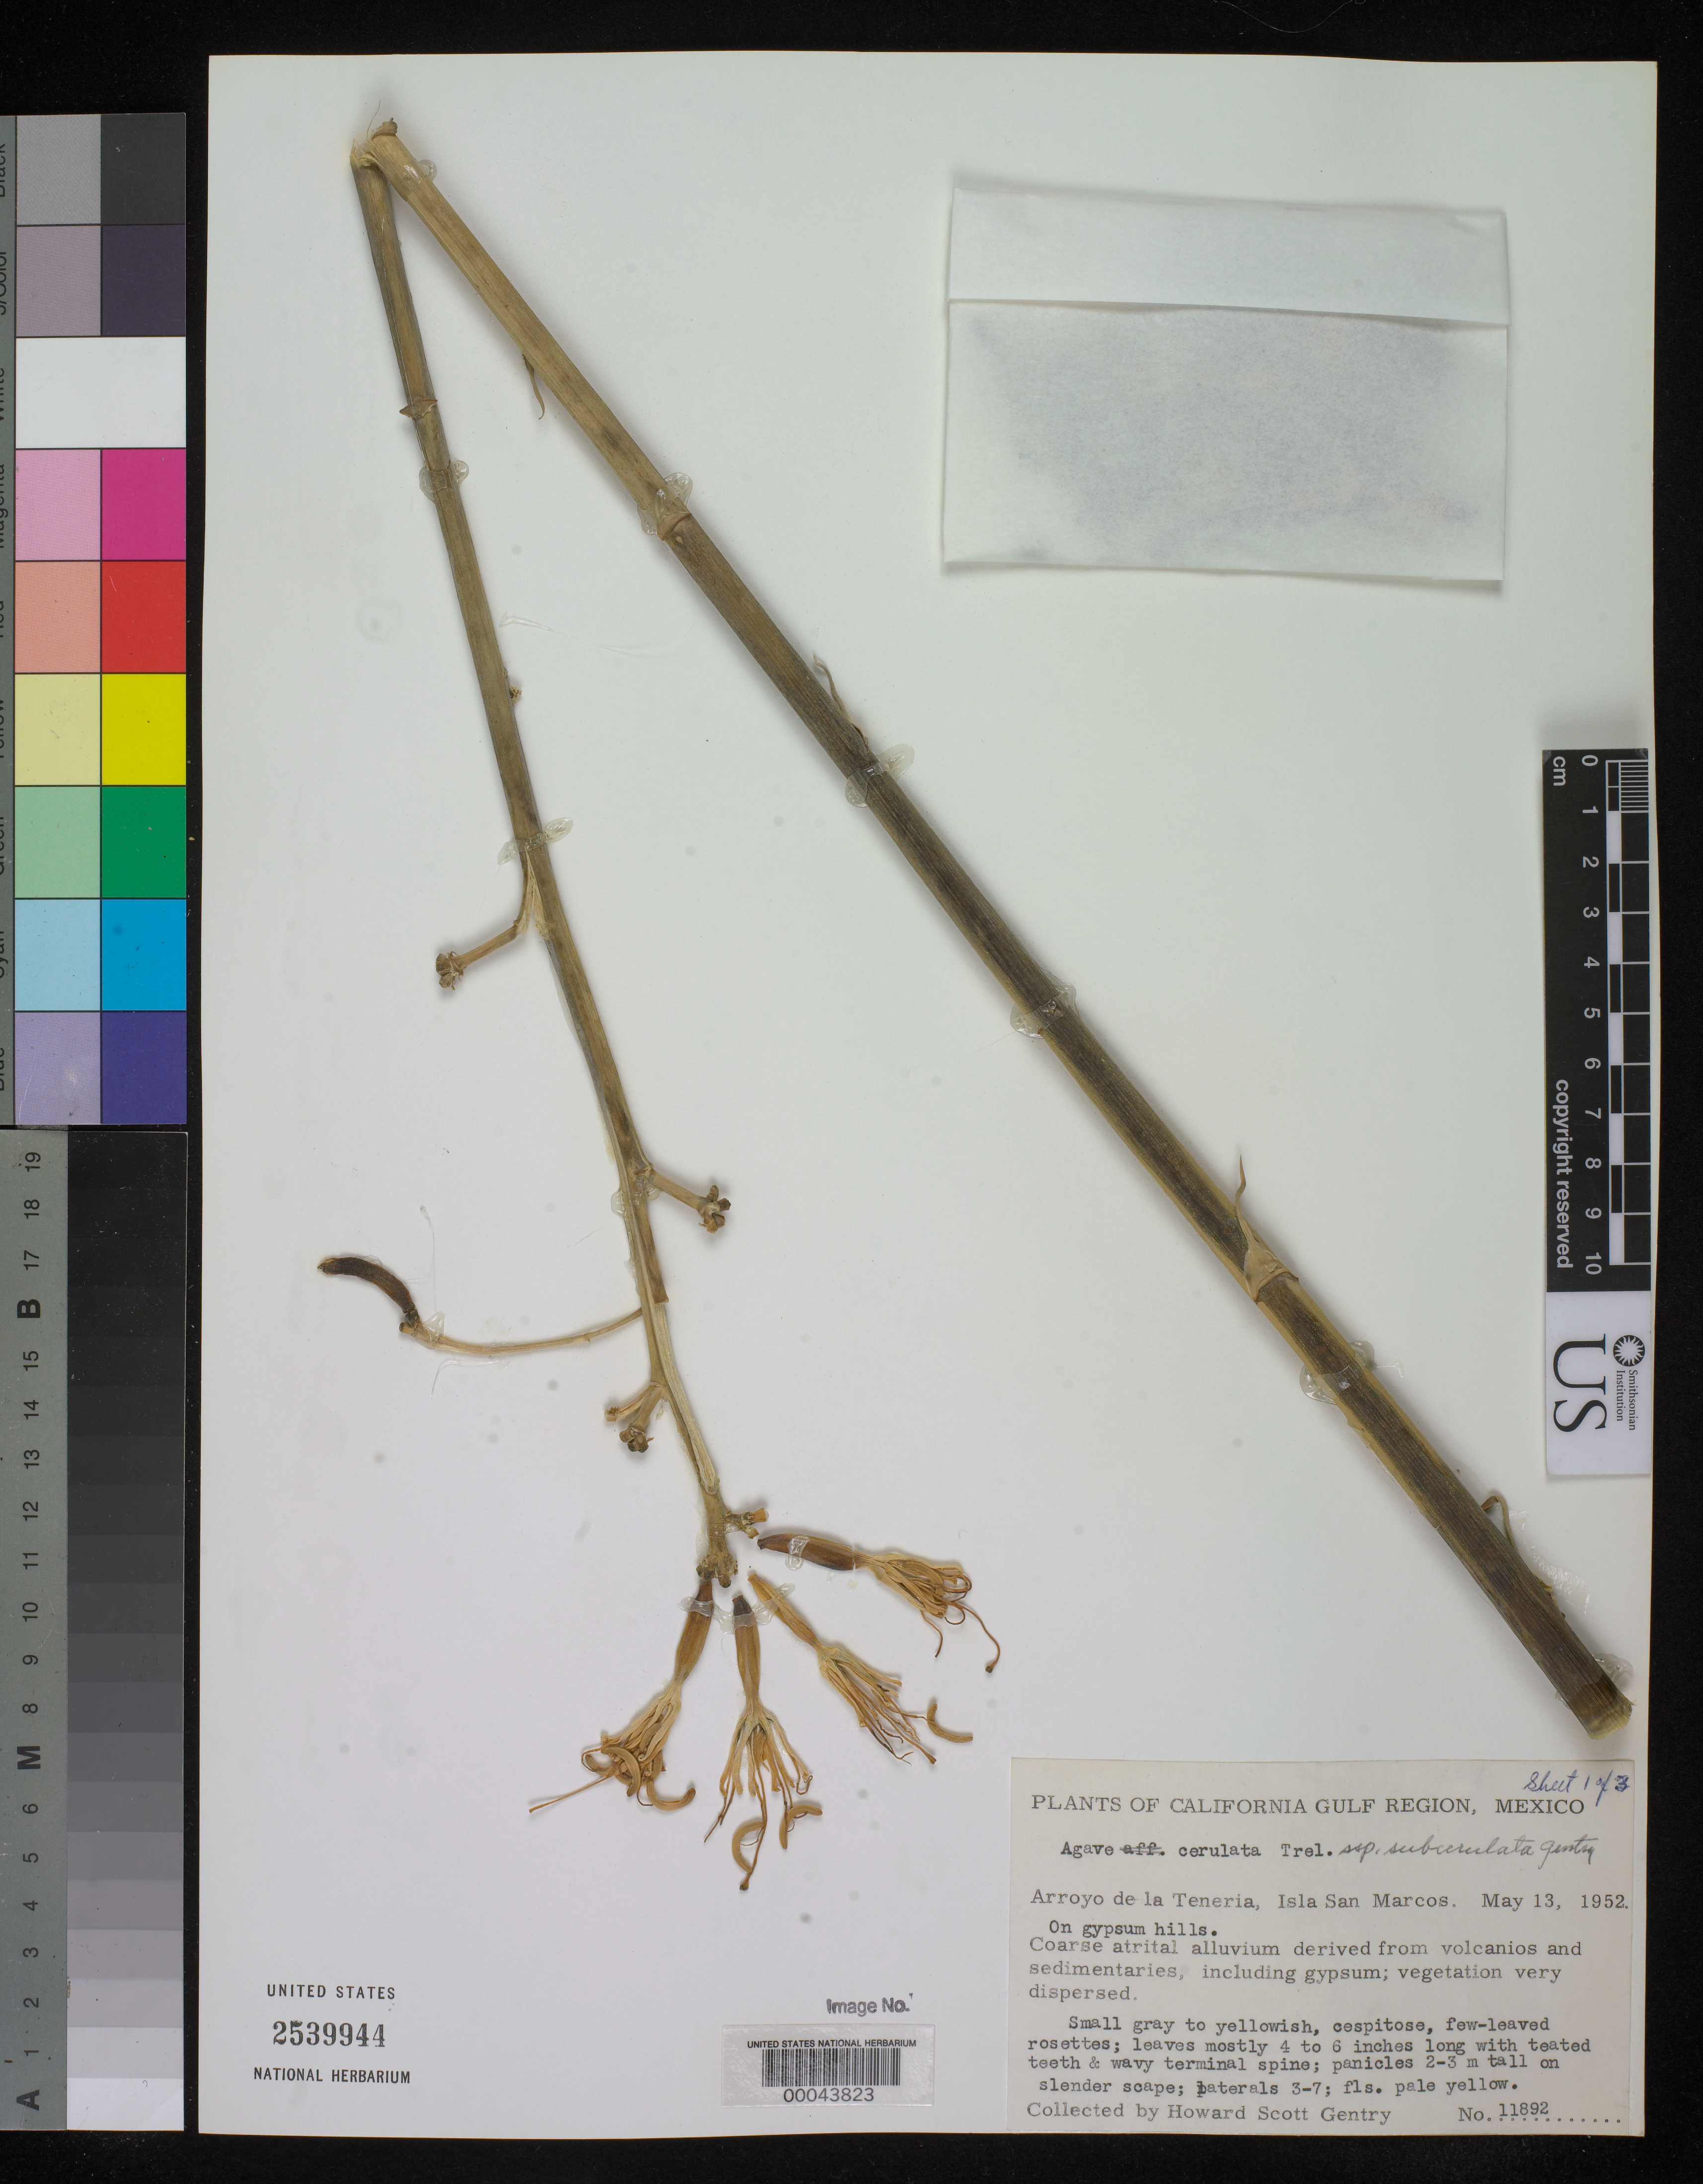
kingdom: Plantae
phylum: Tracheophyta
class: Liliopsida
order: Asparagales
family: Asparagaceae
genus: Agave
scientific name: Agave cerulata subsp. subcerulata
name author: Gentry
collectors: H. S. Gentry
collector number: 11892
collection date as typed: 13 May 1952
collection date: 1952-05-13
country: Mexico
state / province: Baja California Sur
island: San Marcos Island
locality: California gulf region; Arroyo de La Teneria, Isla San Marcos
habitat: On gypsum hills; coarse atrital alluvium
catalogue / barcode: US 2539944